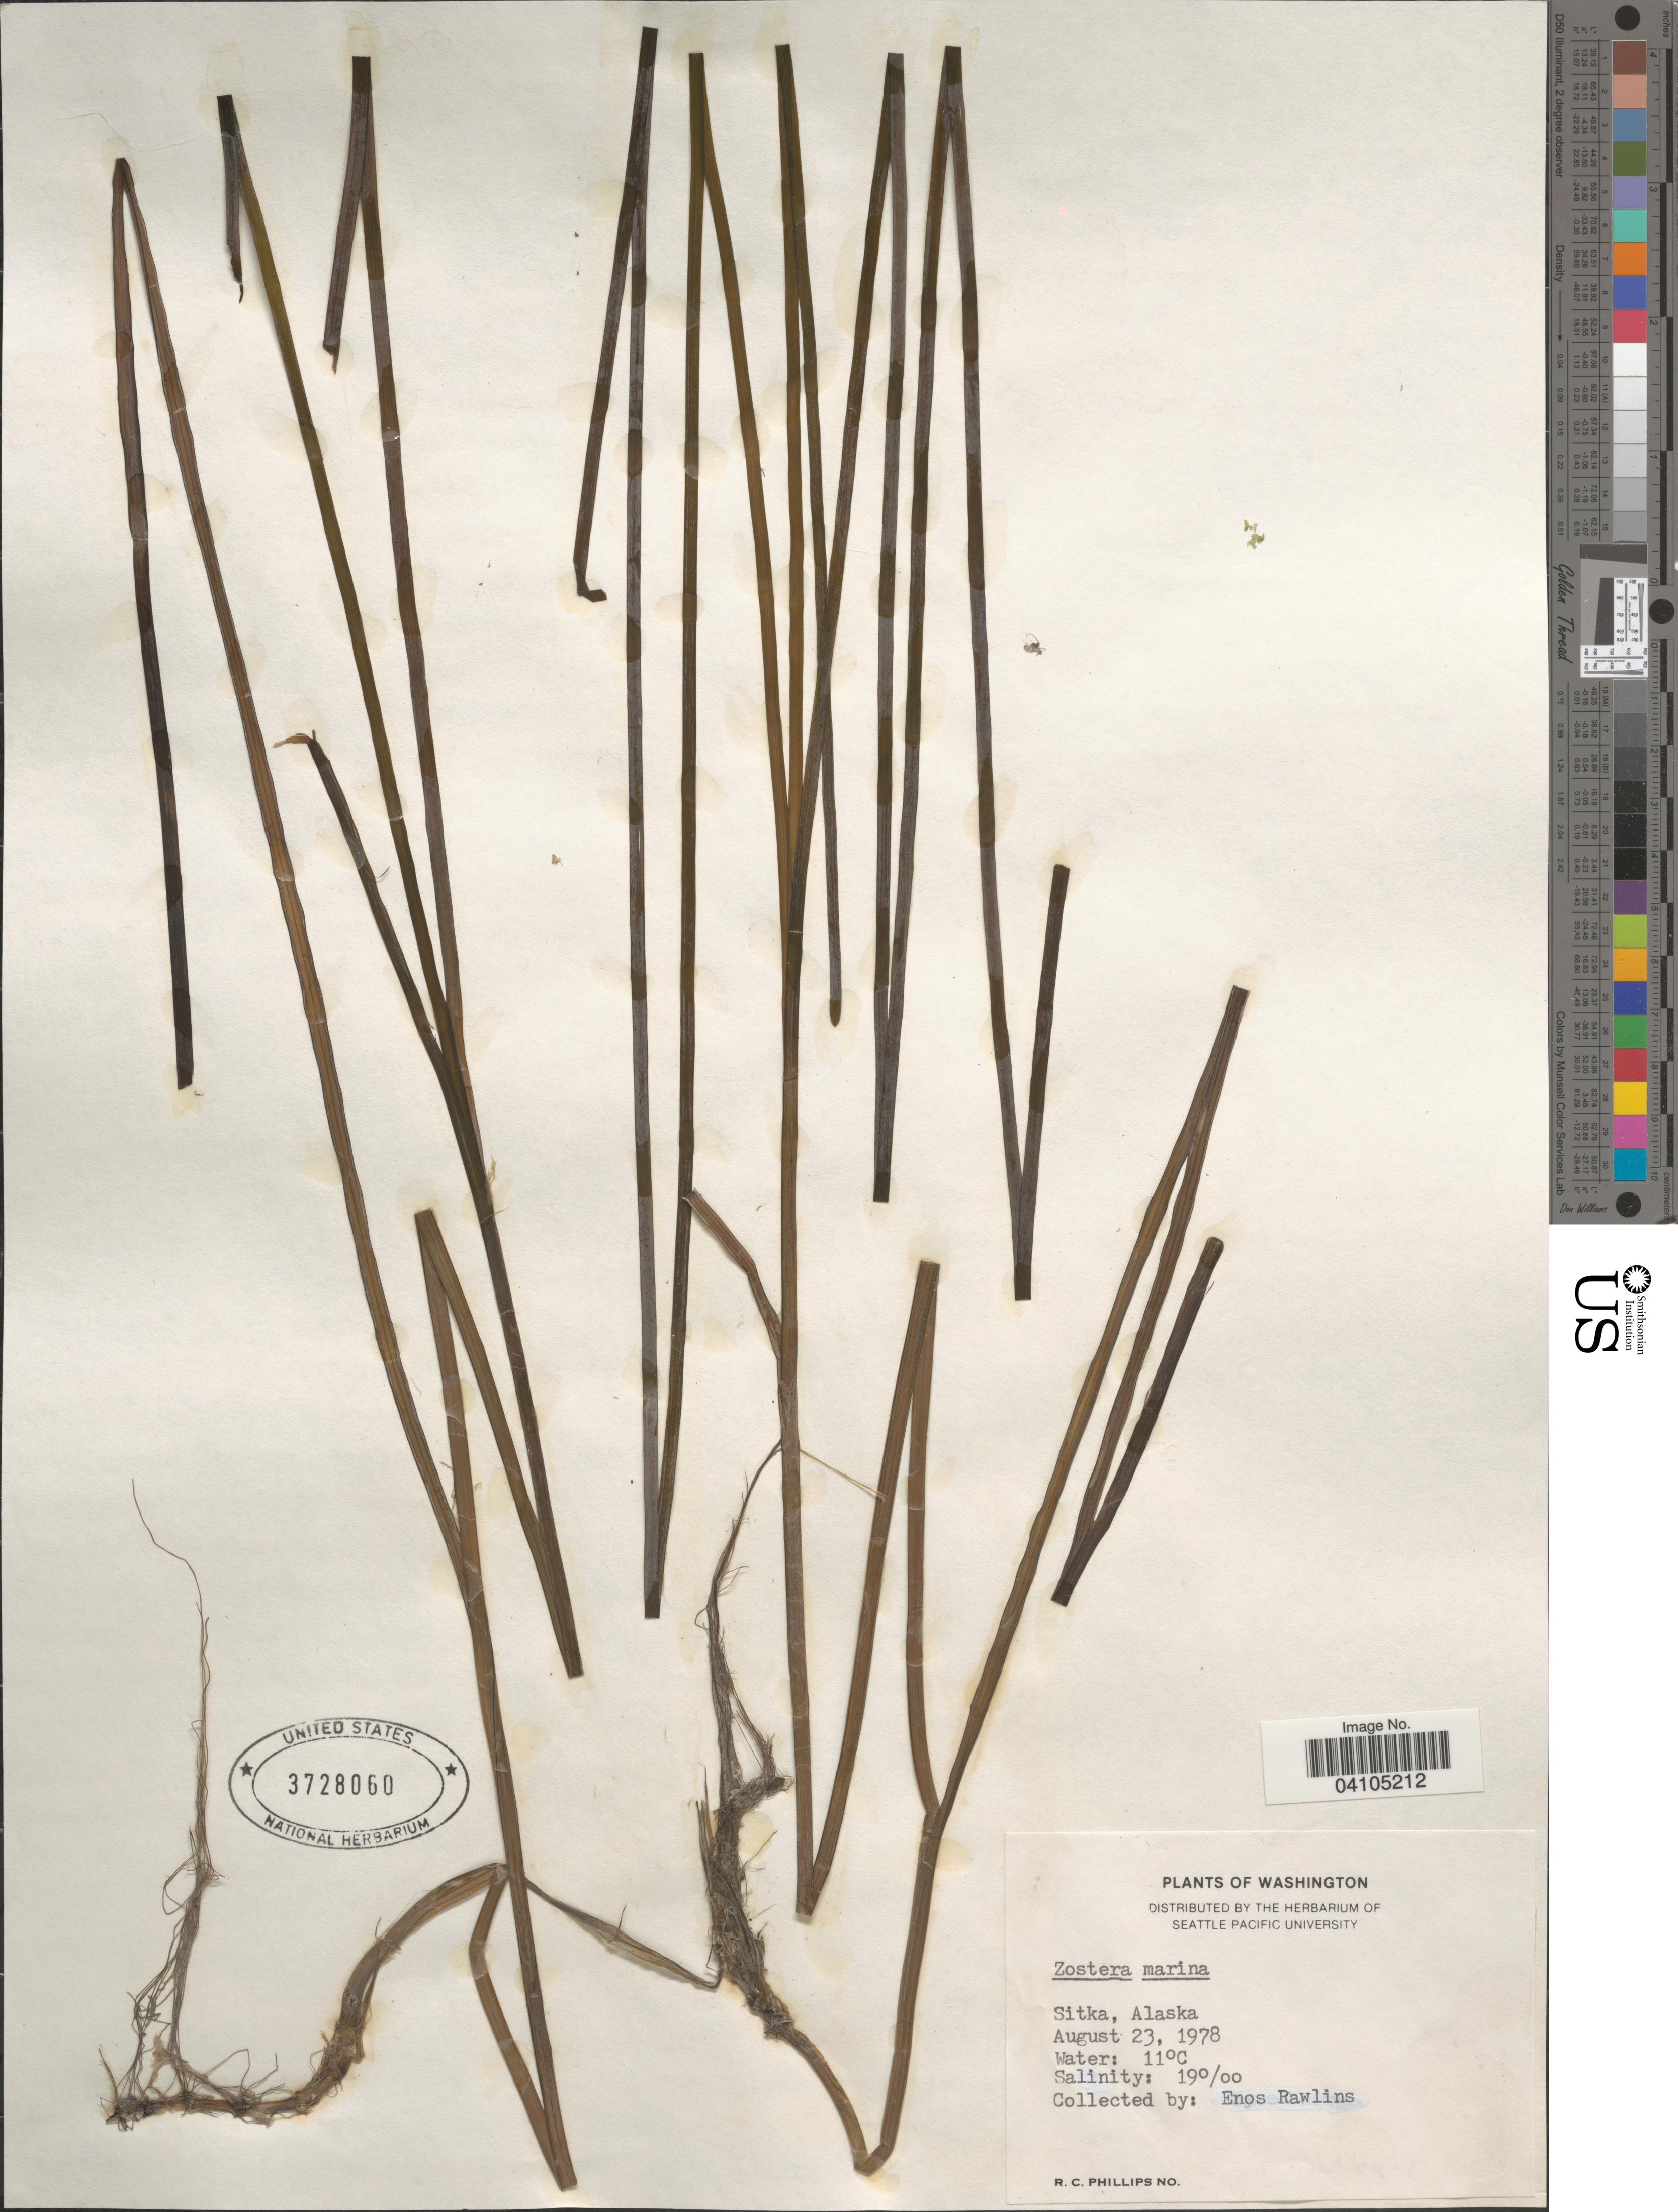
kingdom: Plantae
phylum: Tracheophyta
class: Liliopsida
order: Alismatales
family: Zosteraceae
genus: Zostera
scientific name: Zostera marina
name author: L.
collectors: E. Rawlins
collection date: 1978-08-23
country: United States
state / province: Alaska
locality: Sitka.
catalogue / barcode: US 3728060